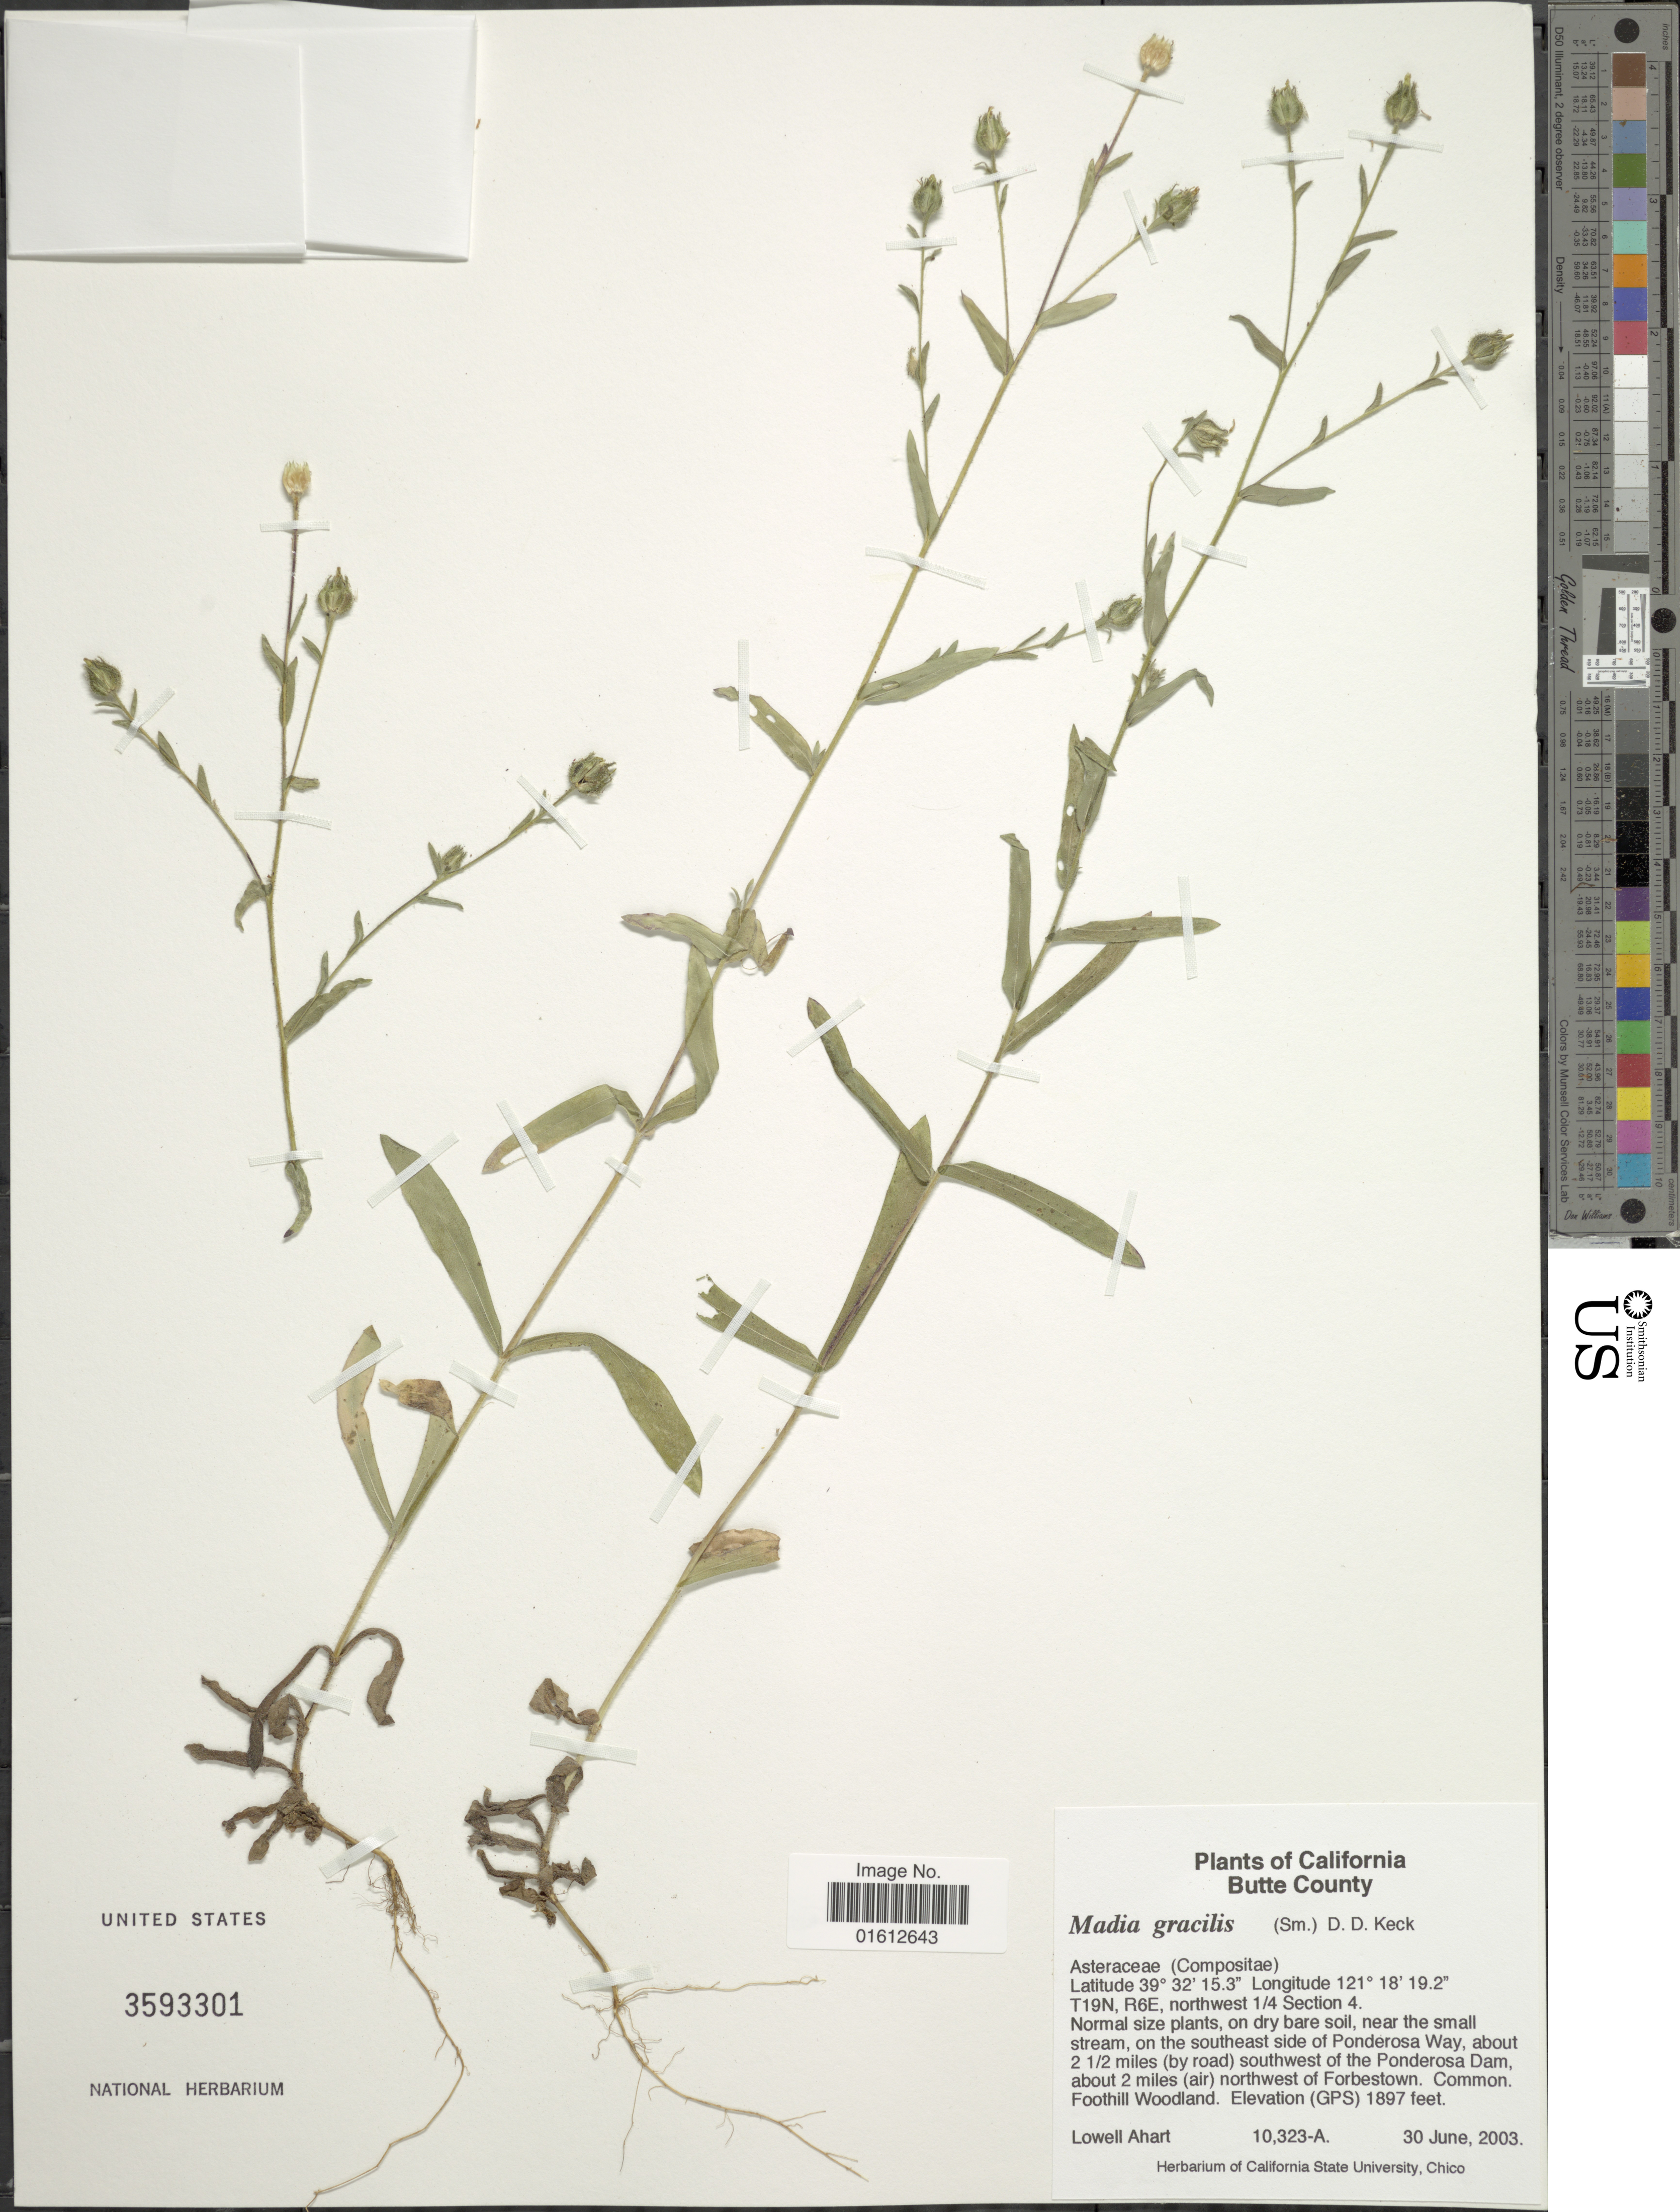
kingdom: Plantae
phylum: Tracheophyta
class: Magnoliopsida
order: Asterales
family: Asteraceae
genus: Madia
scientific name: Madia glomerata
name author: Hook.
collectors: L. Ahart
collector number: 10323-A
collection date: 2003-06-30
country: United States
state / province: California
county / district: Butte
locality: Butte County. T19N, R6E, northwest 1/4 Section 4. Near the small stream, on the southeast side of Pinderosa Way, about 2 1/2 miles (by road) southwest of the Podnerosa Dam, about 2 miles (air) northwest of Forbestown.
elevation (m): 578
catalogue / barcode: US 3593301